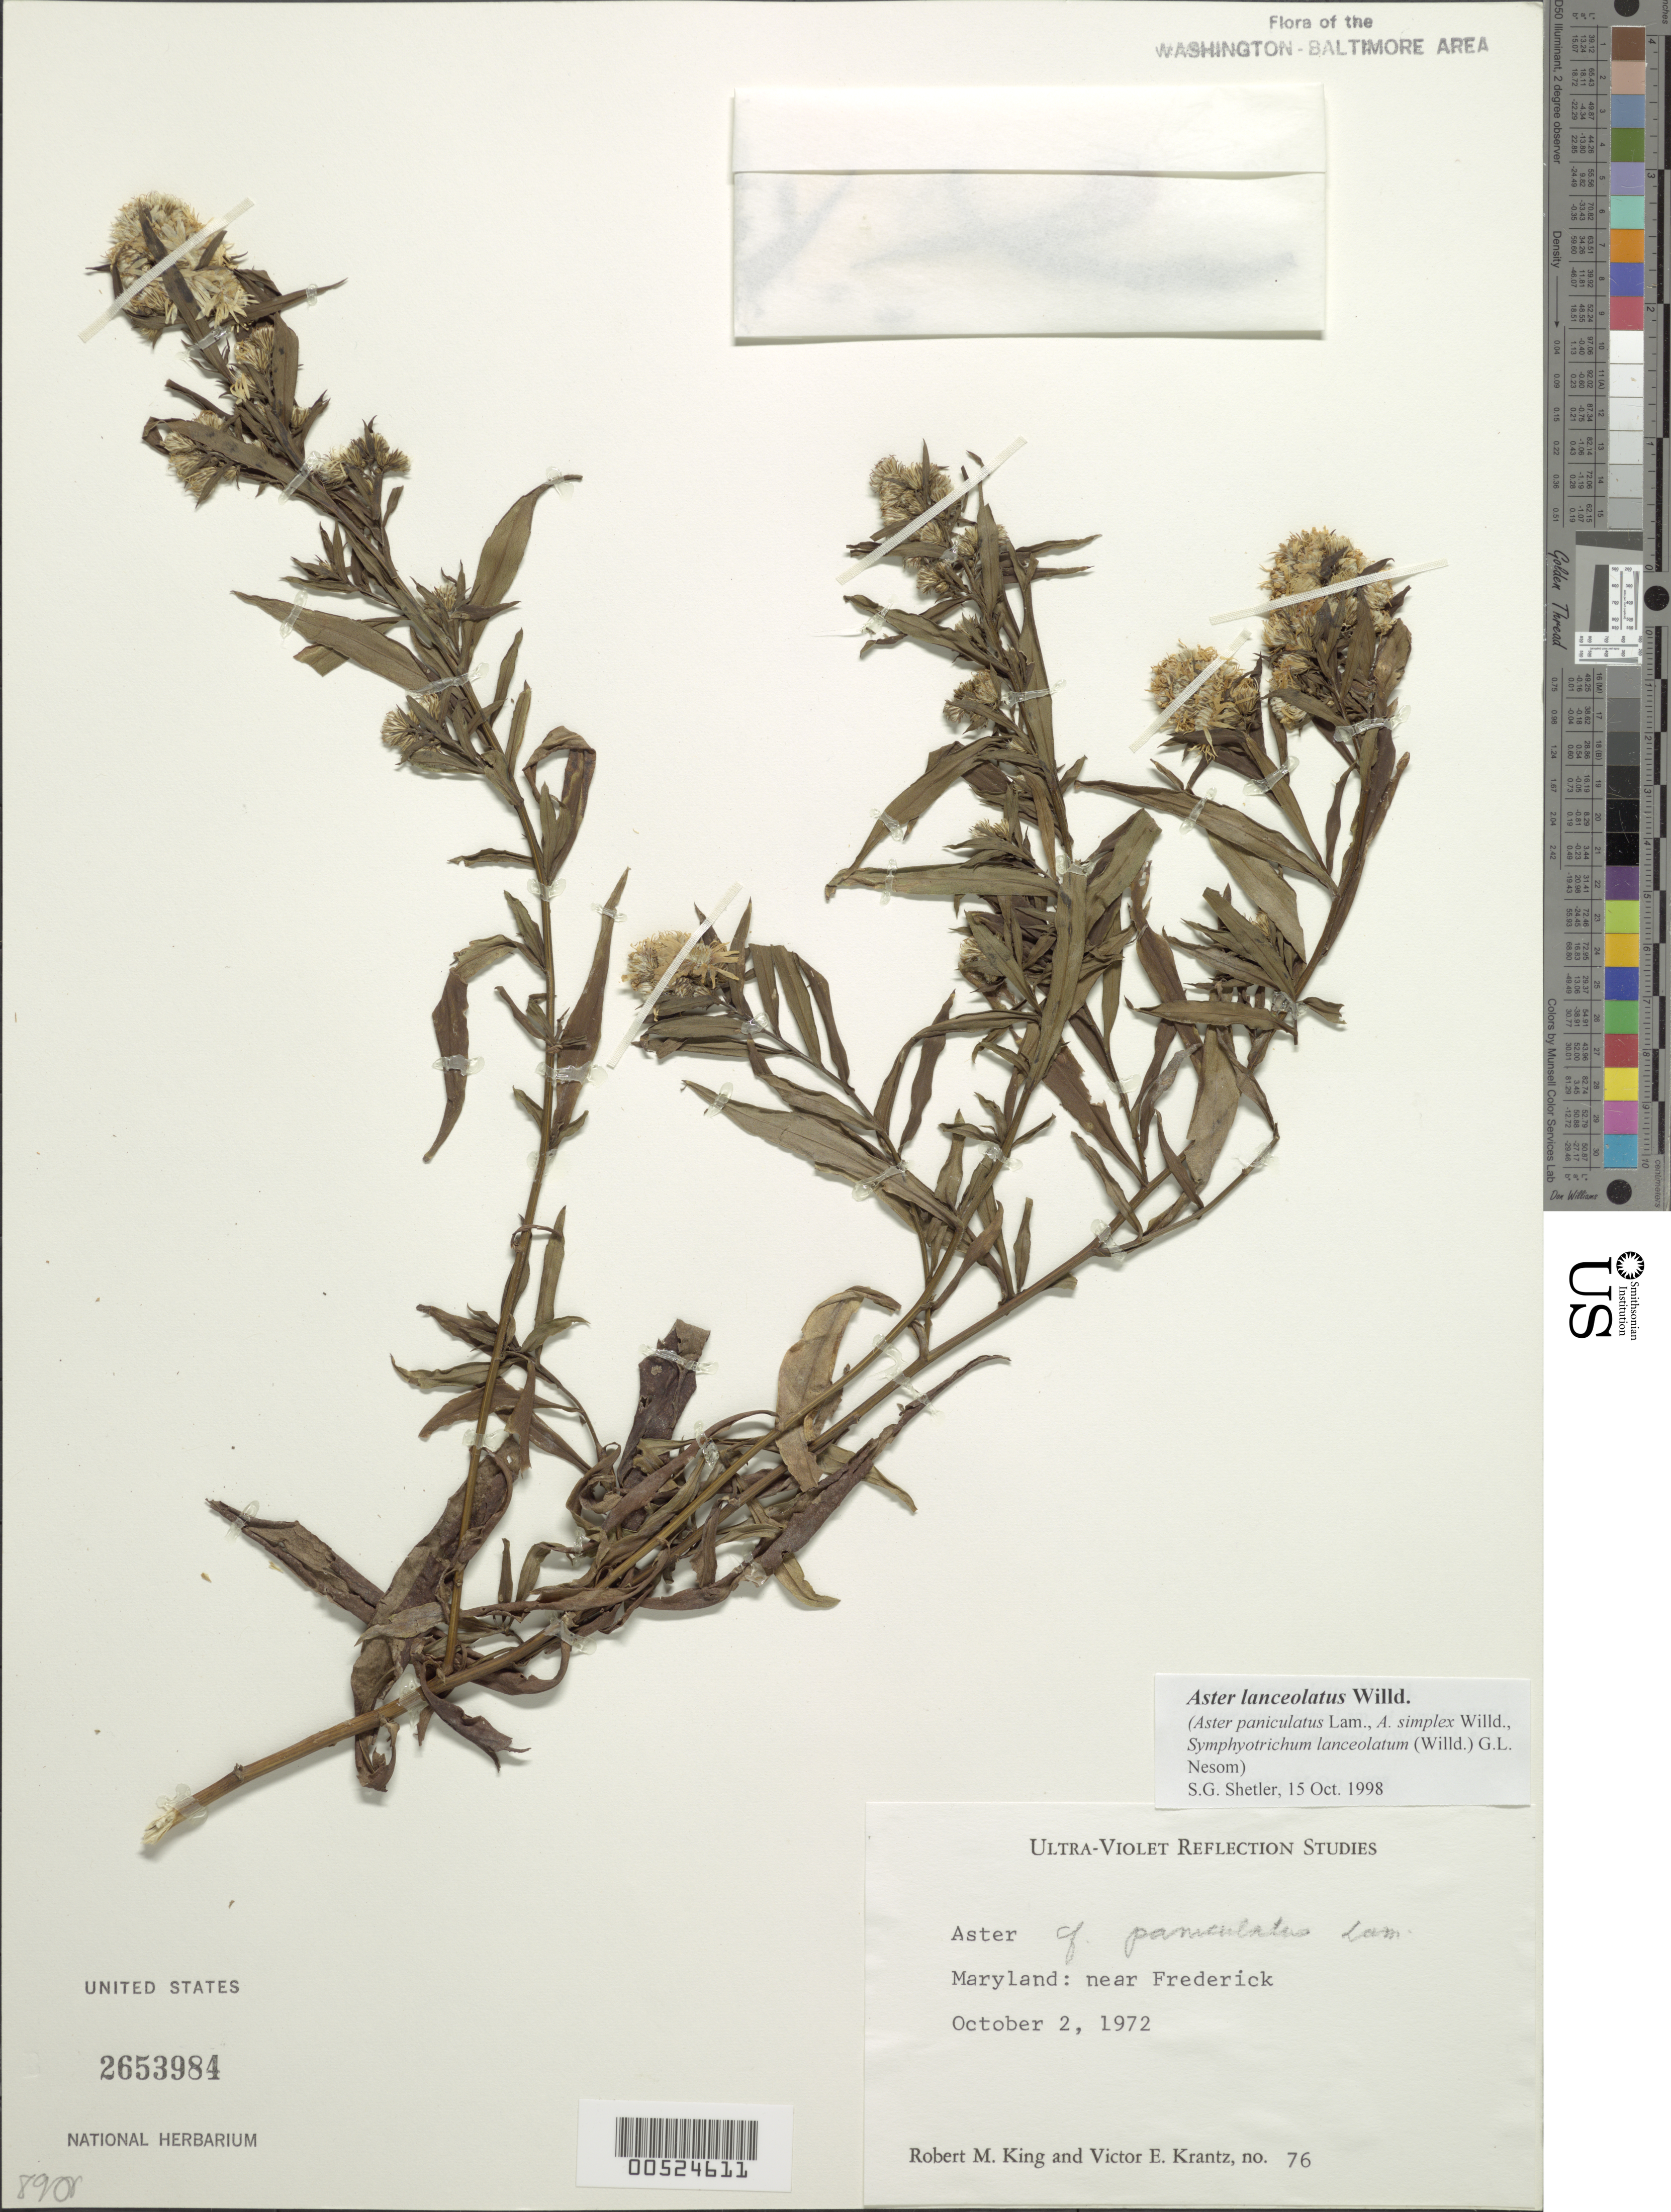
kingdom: Plantae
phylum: Tracheophyta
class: Magnoliopsida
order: Asterales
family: Asteraceae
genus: Symphyotrichum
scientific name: Symphyotrichum lanceolatum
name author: (Willd.) G.L. Nesom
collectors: R. M. King & V. Krantz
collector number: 76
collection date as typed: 23 Sep 1972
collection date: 1972-09-23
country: United States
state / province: Maryland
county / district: Frederick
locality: Frederick, near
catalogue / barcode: US 2653984